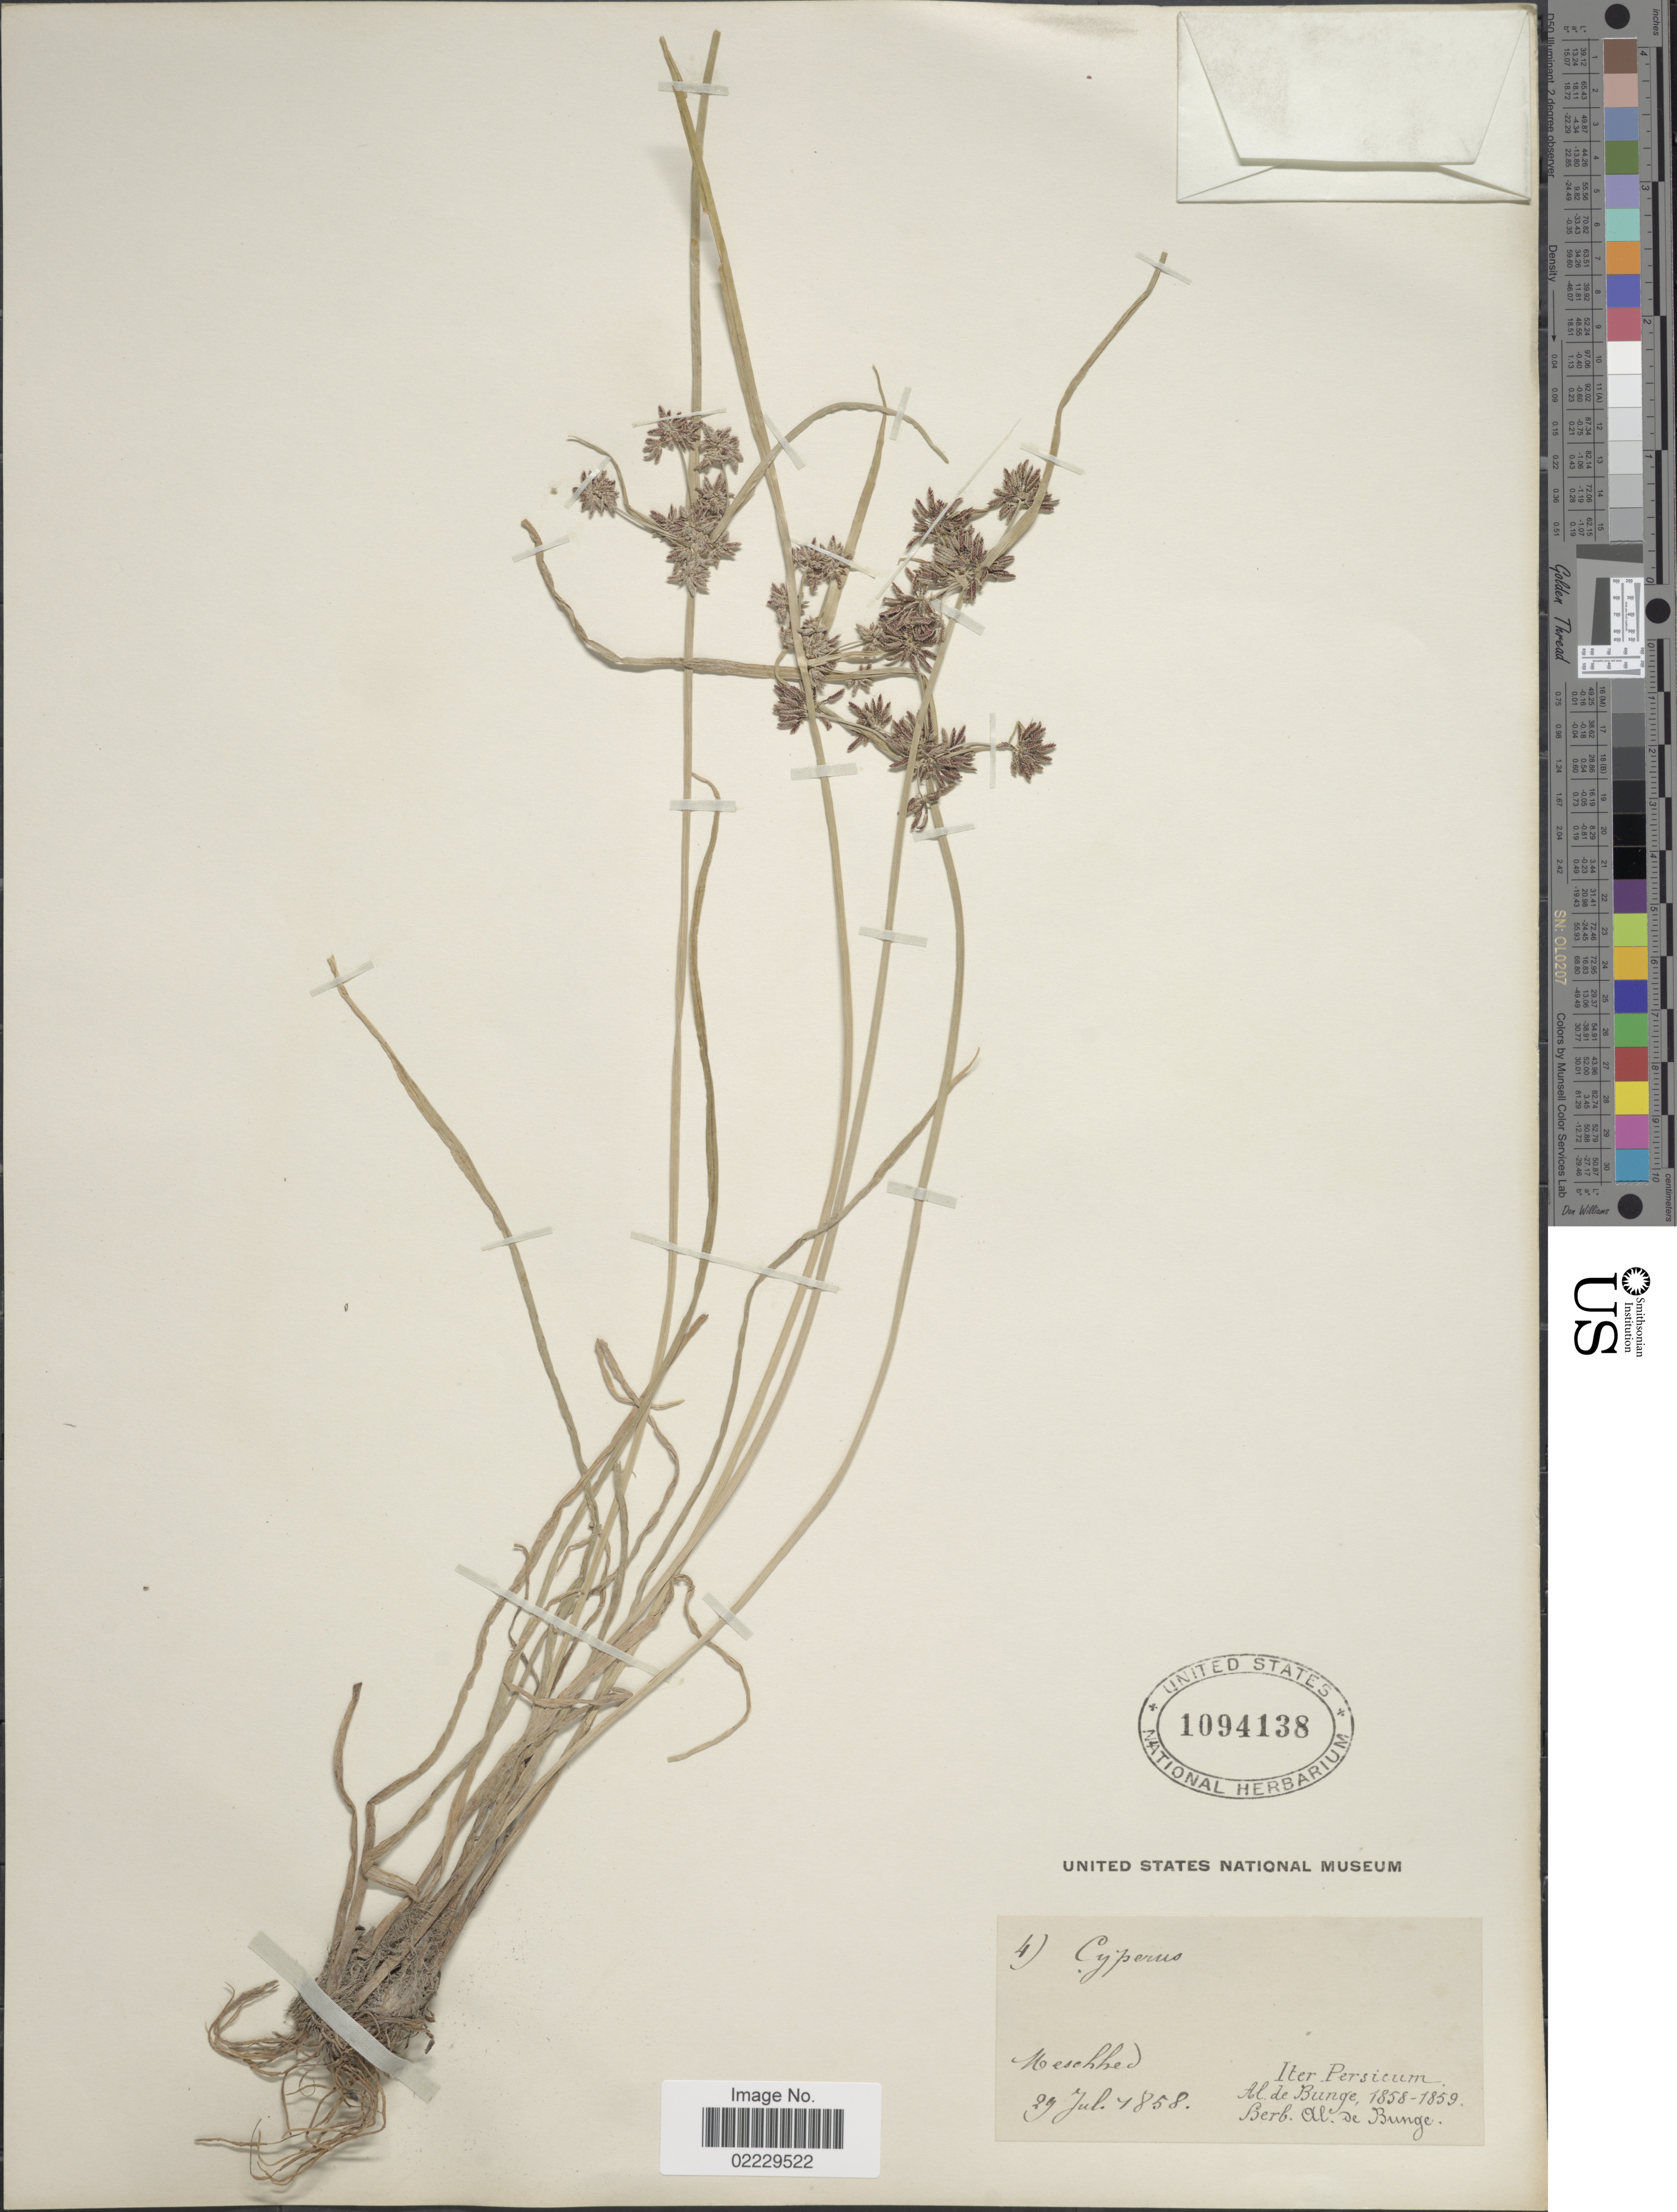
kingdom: Plantae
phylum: Tracheophyta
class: Liliopsida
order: Poales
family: Cyperaceae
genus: Cyperus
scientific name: Cyperus fuscus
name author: L.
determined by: Strong, Mark T., (BOT), Smithsonian Institution - National Museum of Natural History (UNITED STATES)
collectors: A. de Bunge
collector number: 4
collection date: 1858-07-29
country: Iran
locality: Meschled, Iter Persicum [interpreted]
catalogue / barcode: US 1094138